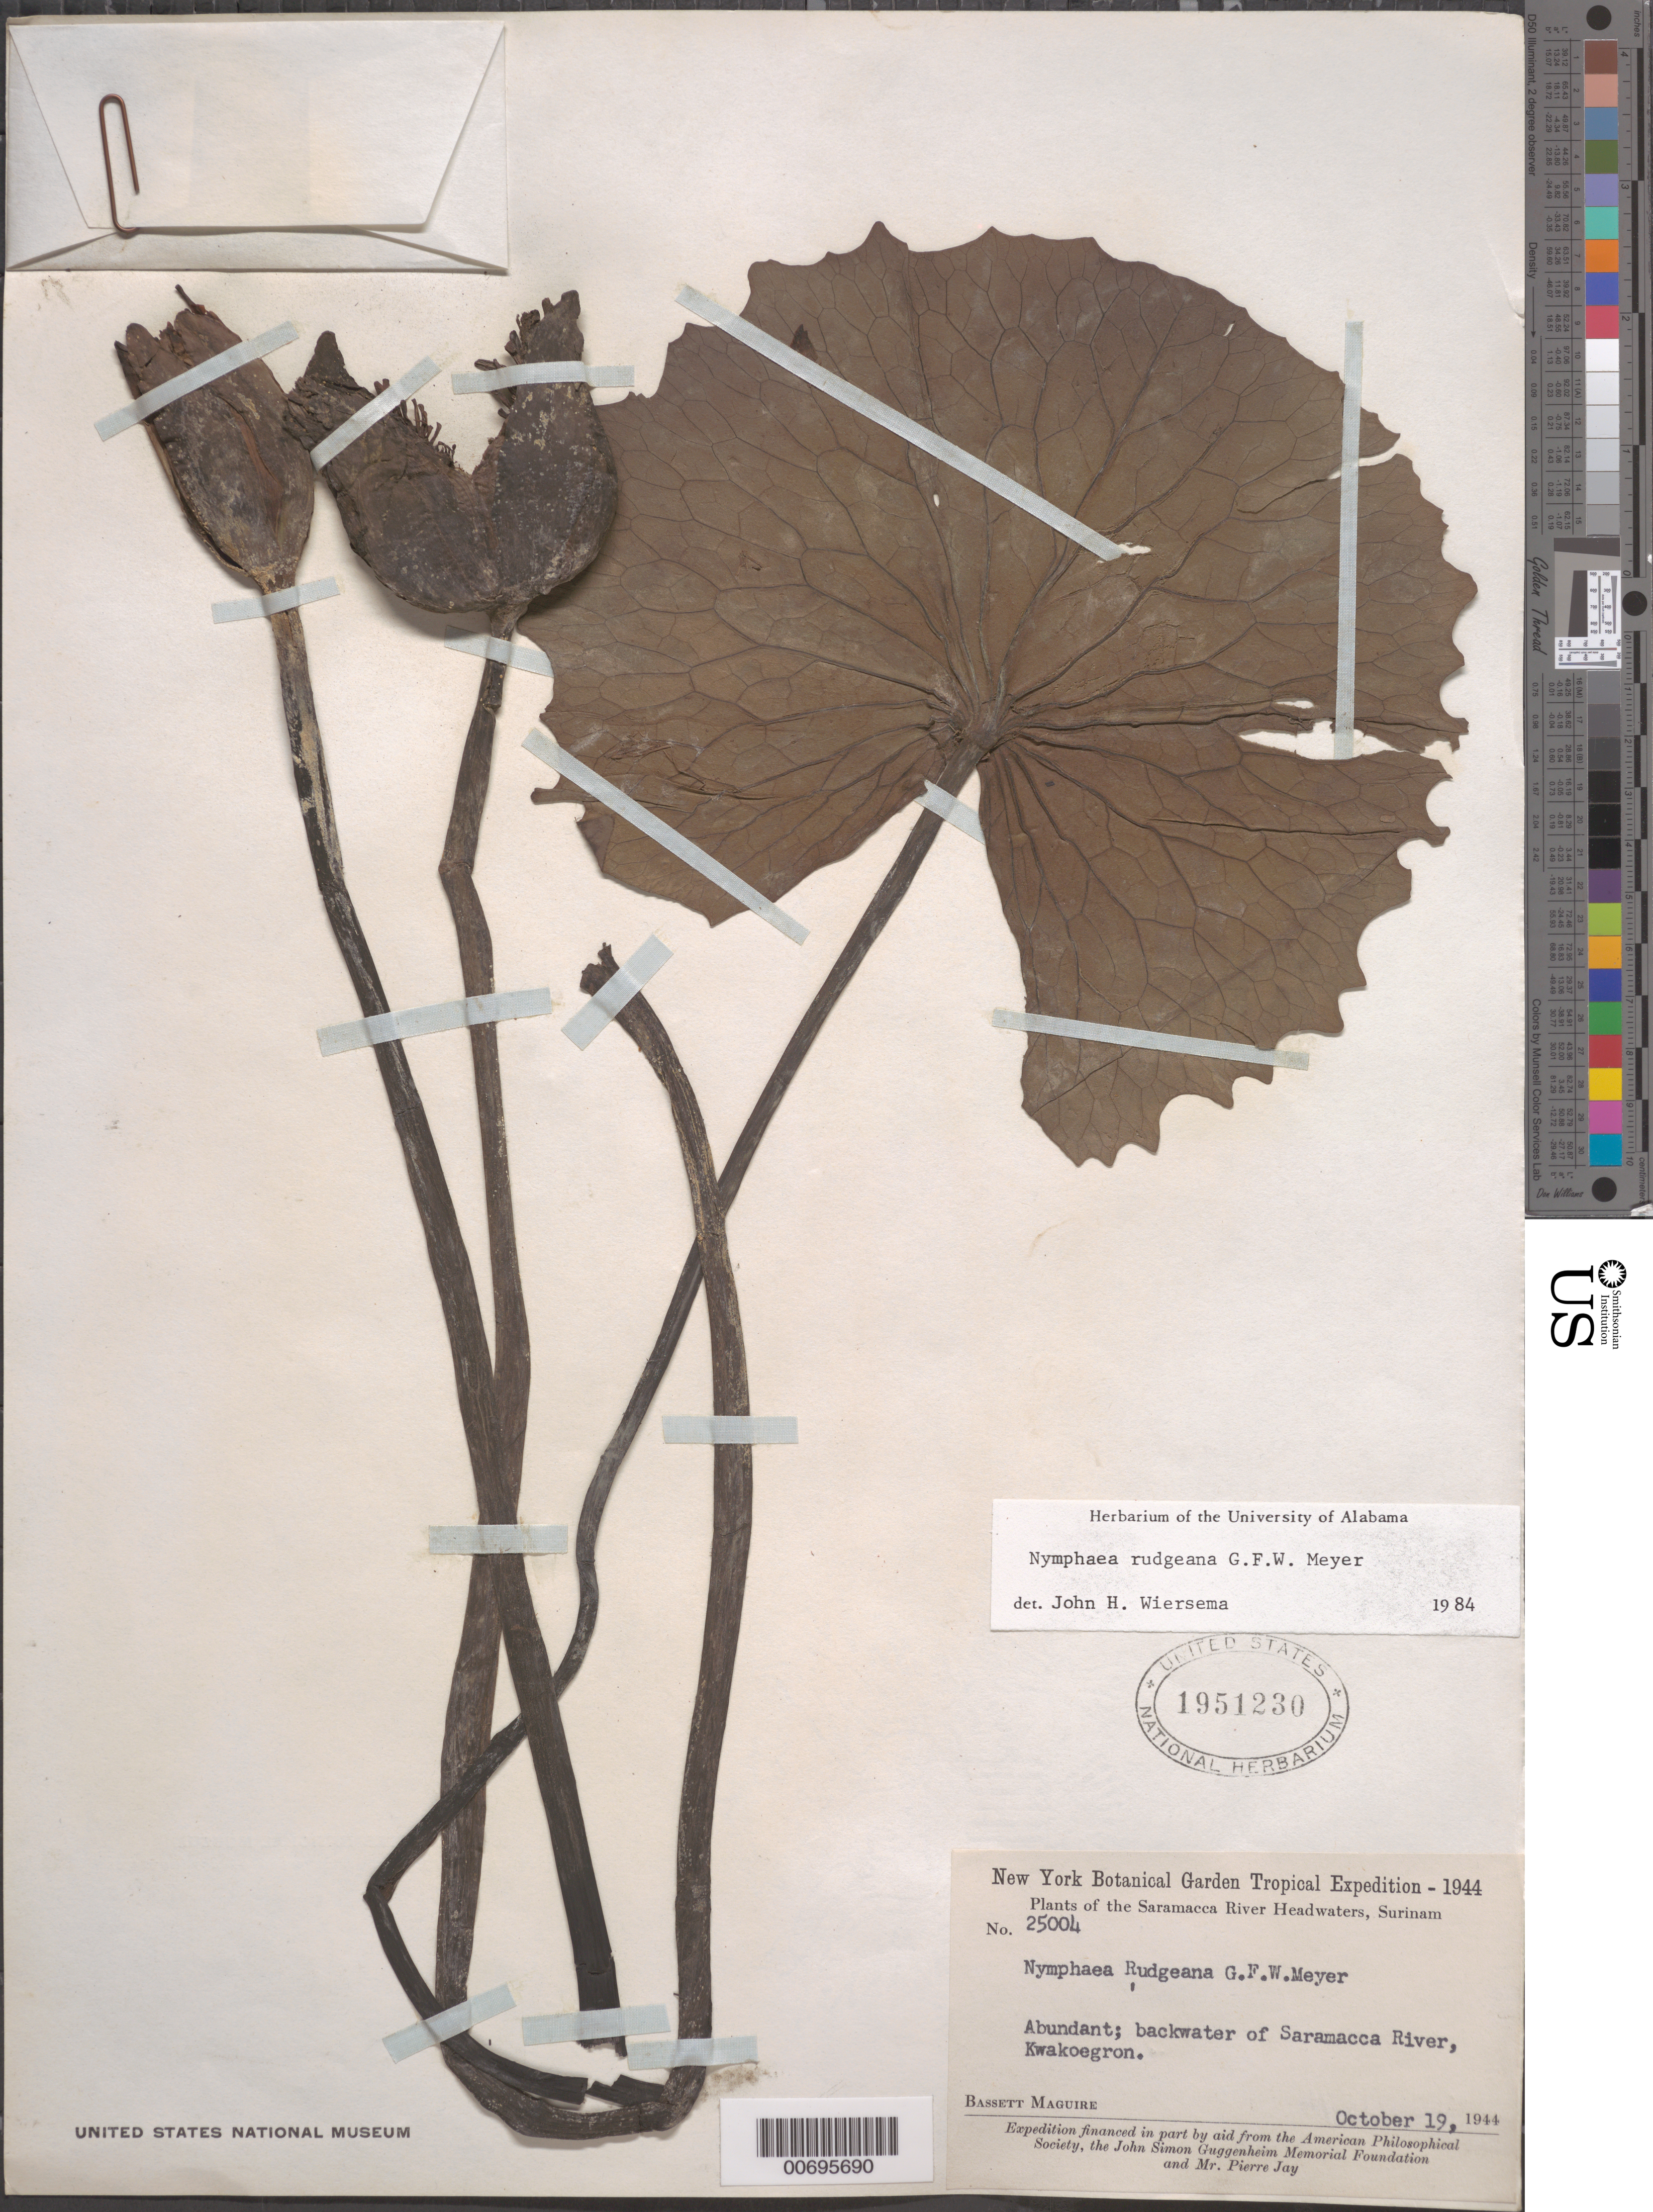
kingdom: Plantae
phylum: Tracheophyta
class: Magnoliopsida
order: Nymphaeales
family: Nymphaeaceae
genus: Nymphaea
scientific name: Nymphaea rudgeana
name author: G. Mey.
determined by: Wiersema, John H.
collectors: B. Maguire & G. Stahel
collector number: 25004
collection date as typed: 19-Oct-44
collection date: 1944-10-19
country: Suriname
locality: Saramacca River, Kwakoegron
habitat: Backwater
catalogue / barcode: US 1951230